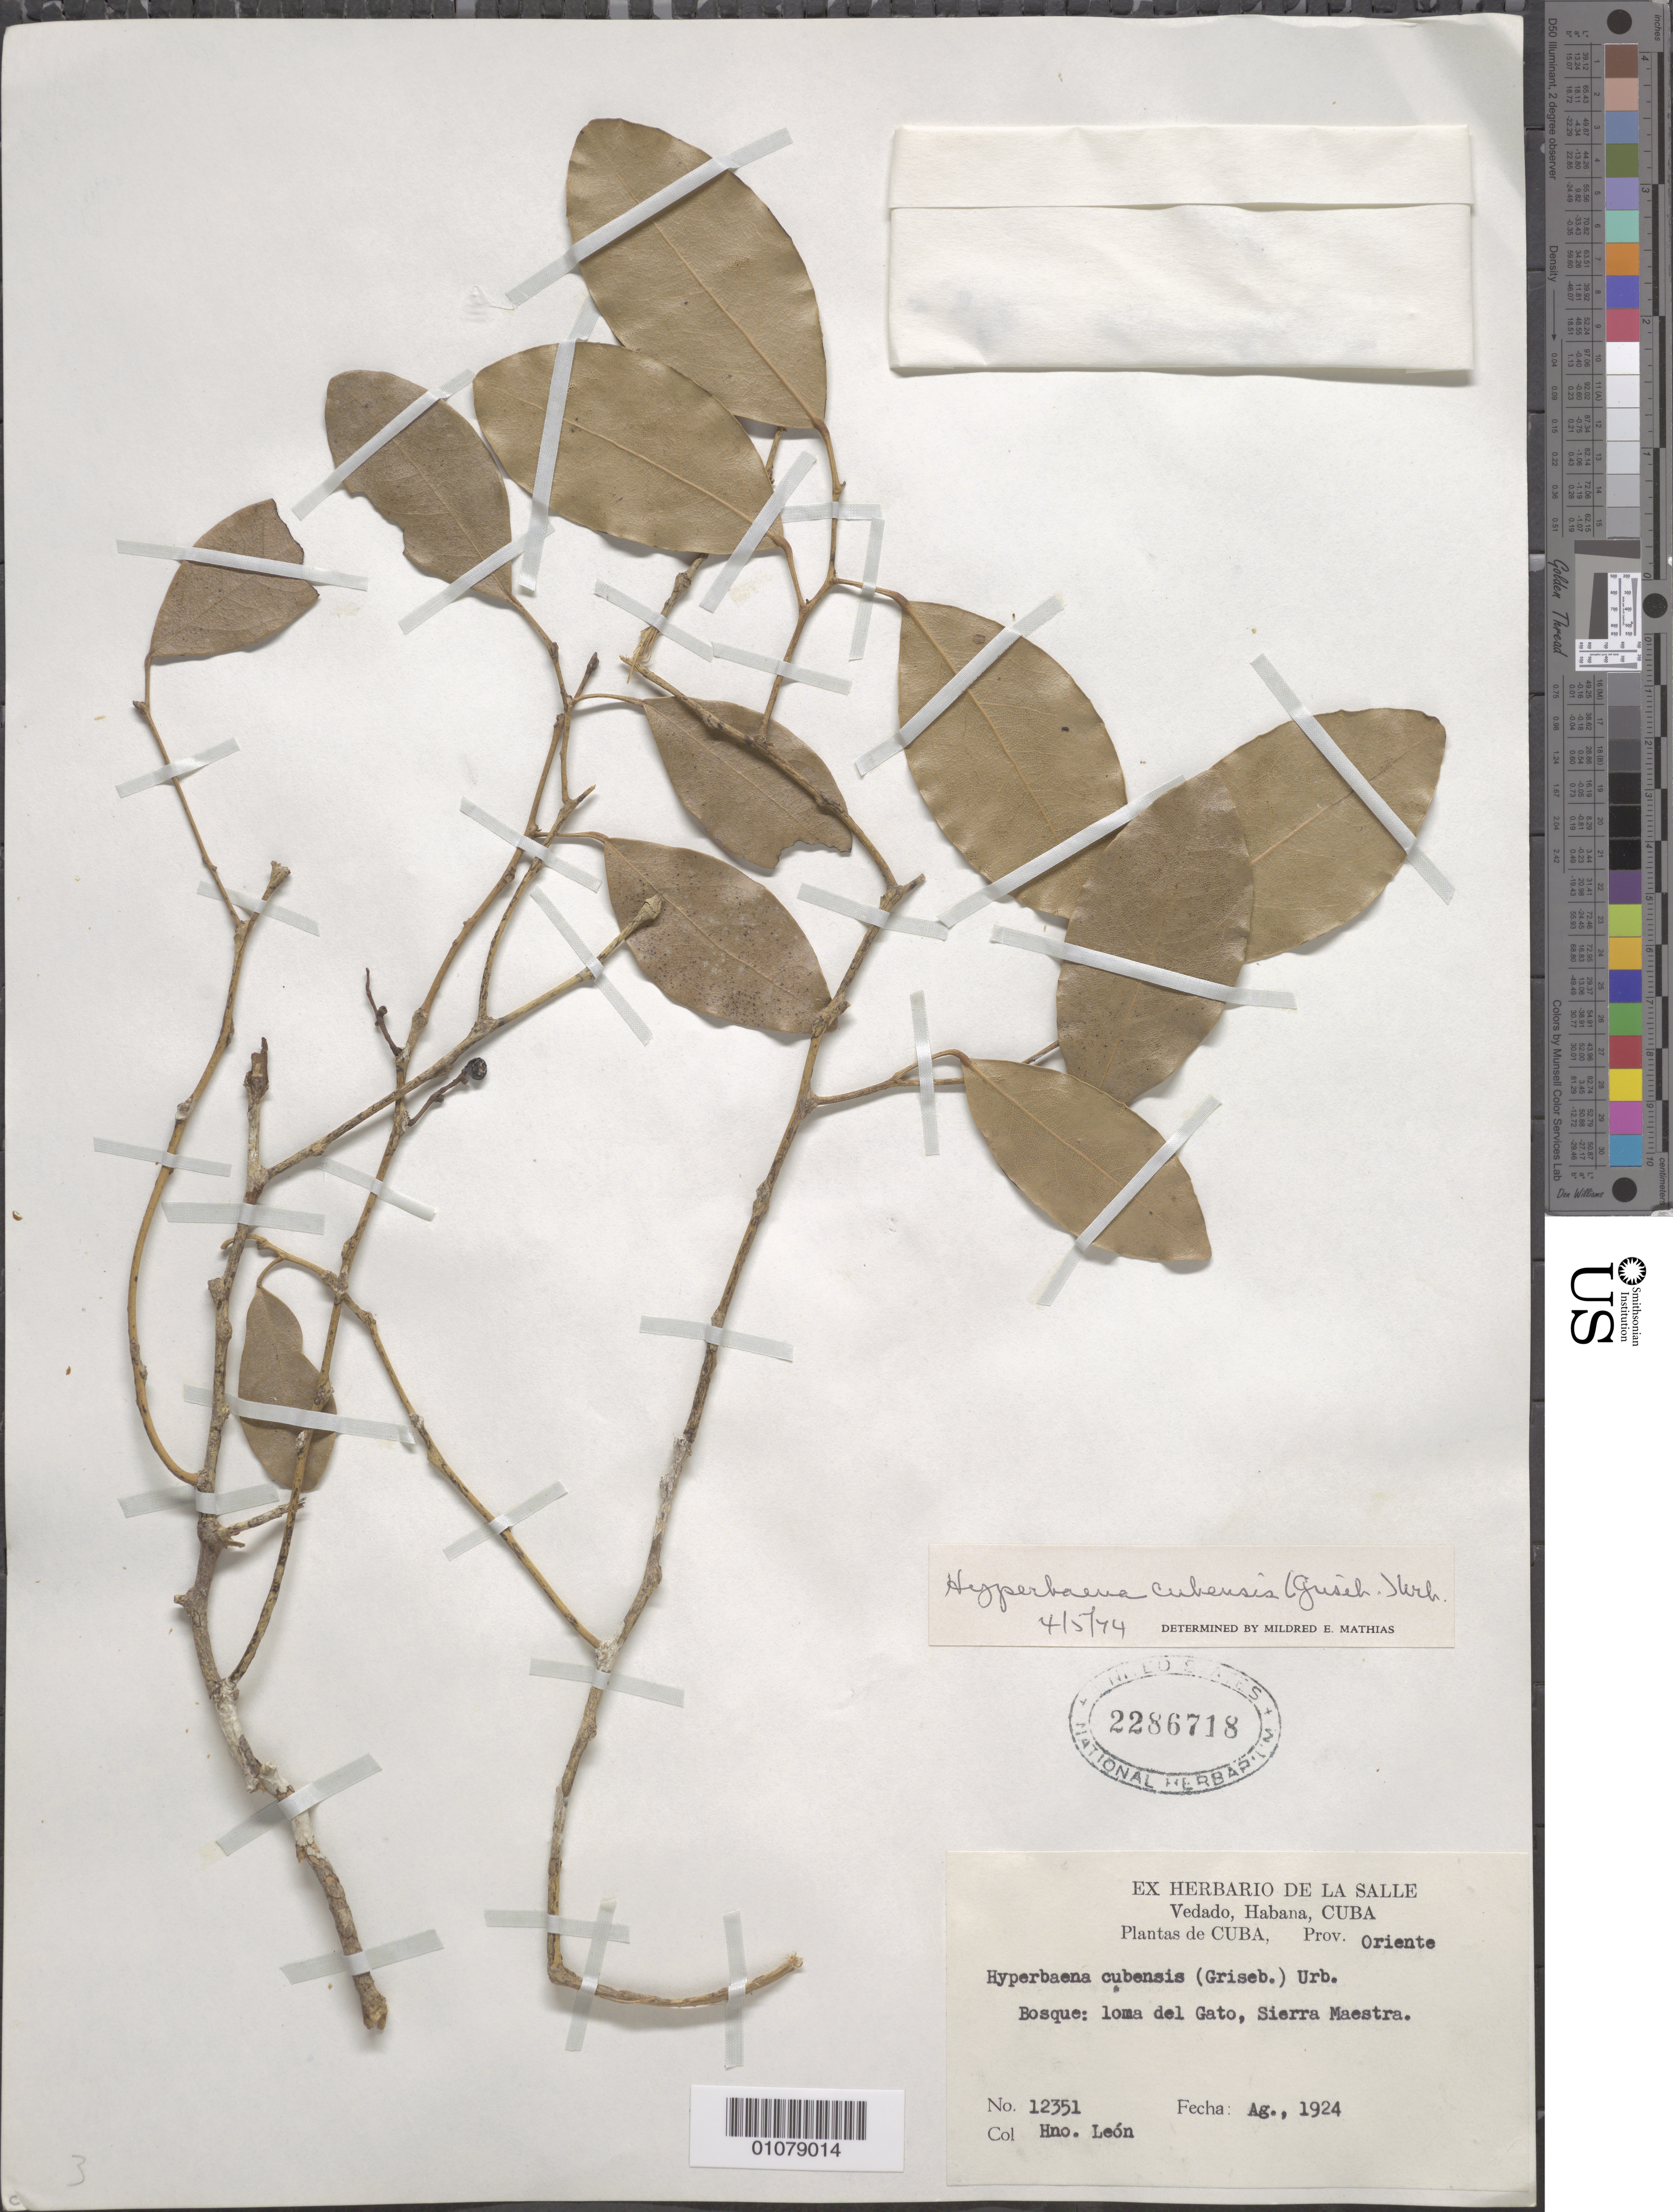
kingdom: Plantae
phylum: Tracheophyta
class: Magnoliopsida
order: Ranunculales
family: Menispermaceae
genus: Hyperbaena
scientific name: Hyperbaena cubensis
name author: (Griseb.) Urb.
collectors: Bro. León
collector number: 12351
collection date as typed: Aug 1924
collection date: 1924-08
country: Cuba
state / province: Santiago de Cuba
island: Cuba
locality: Oriente Bosque: loma del Gato, Sierra Maestra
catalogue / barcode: US 2286718